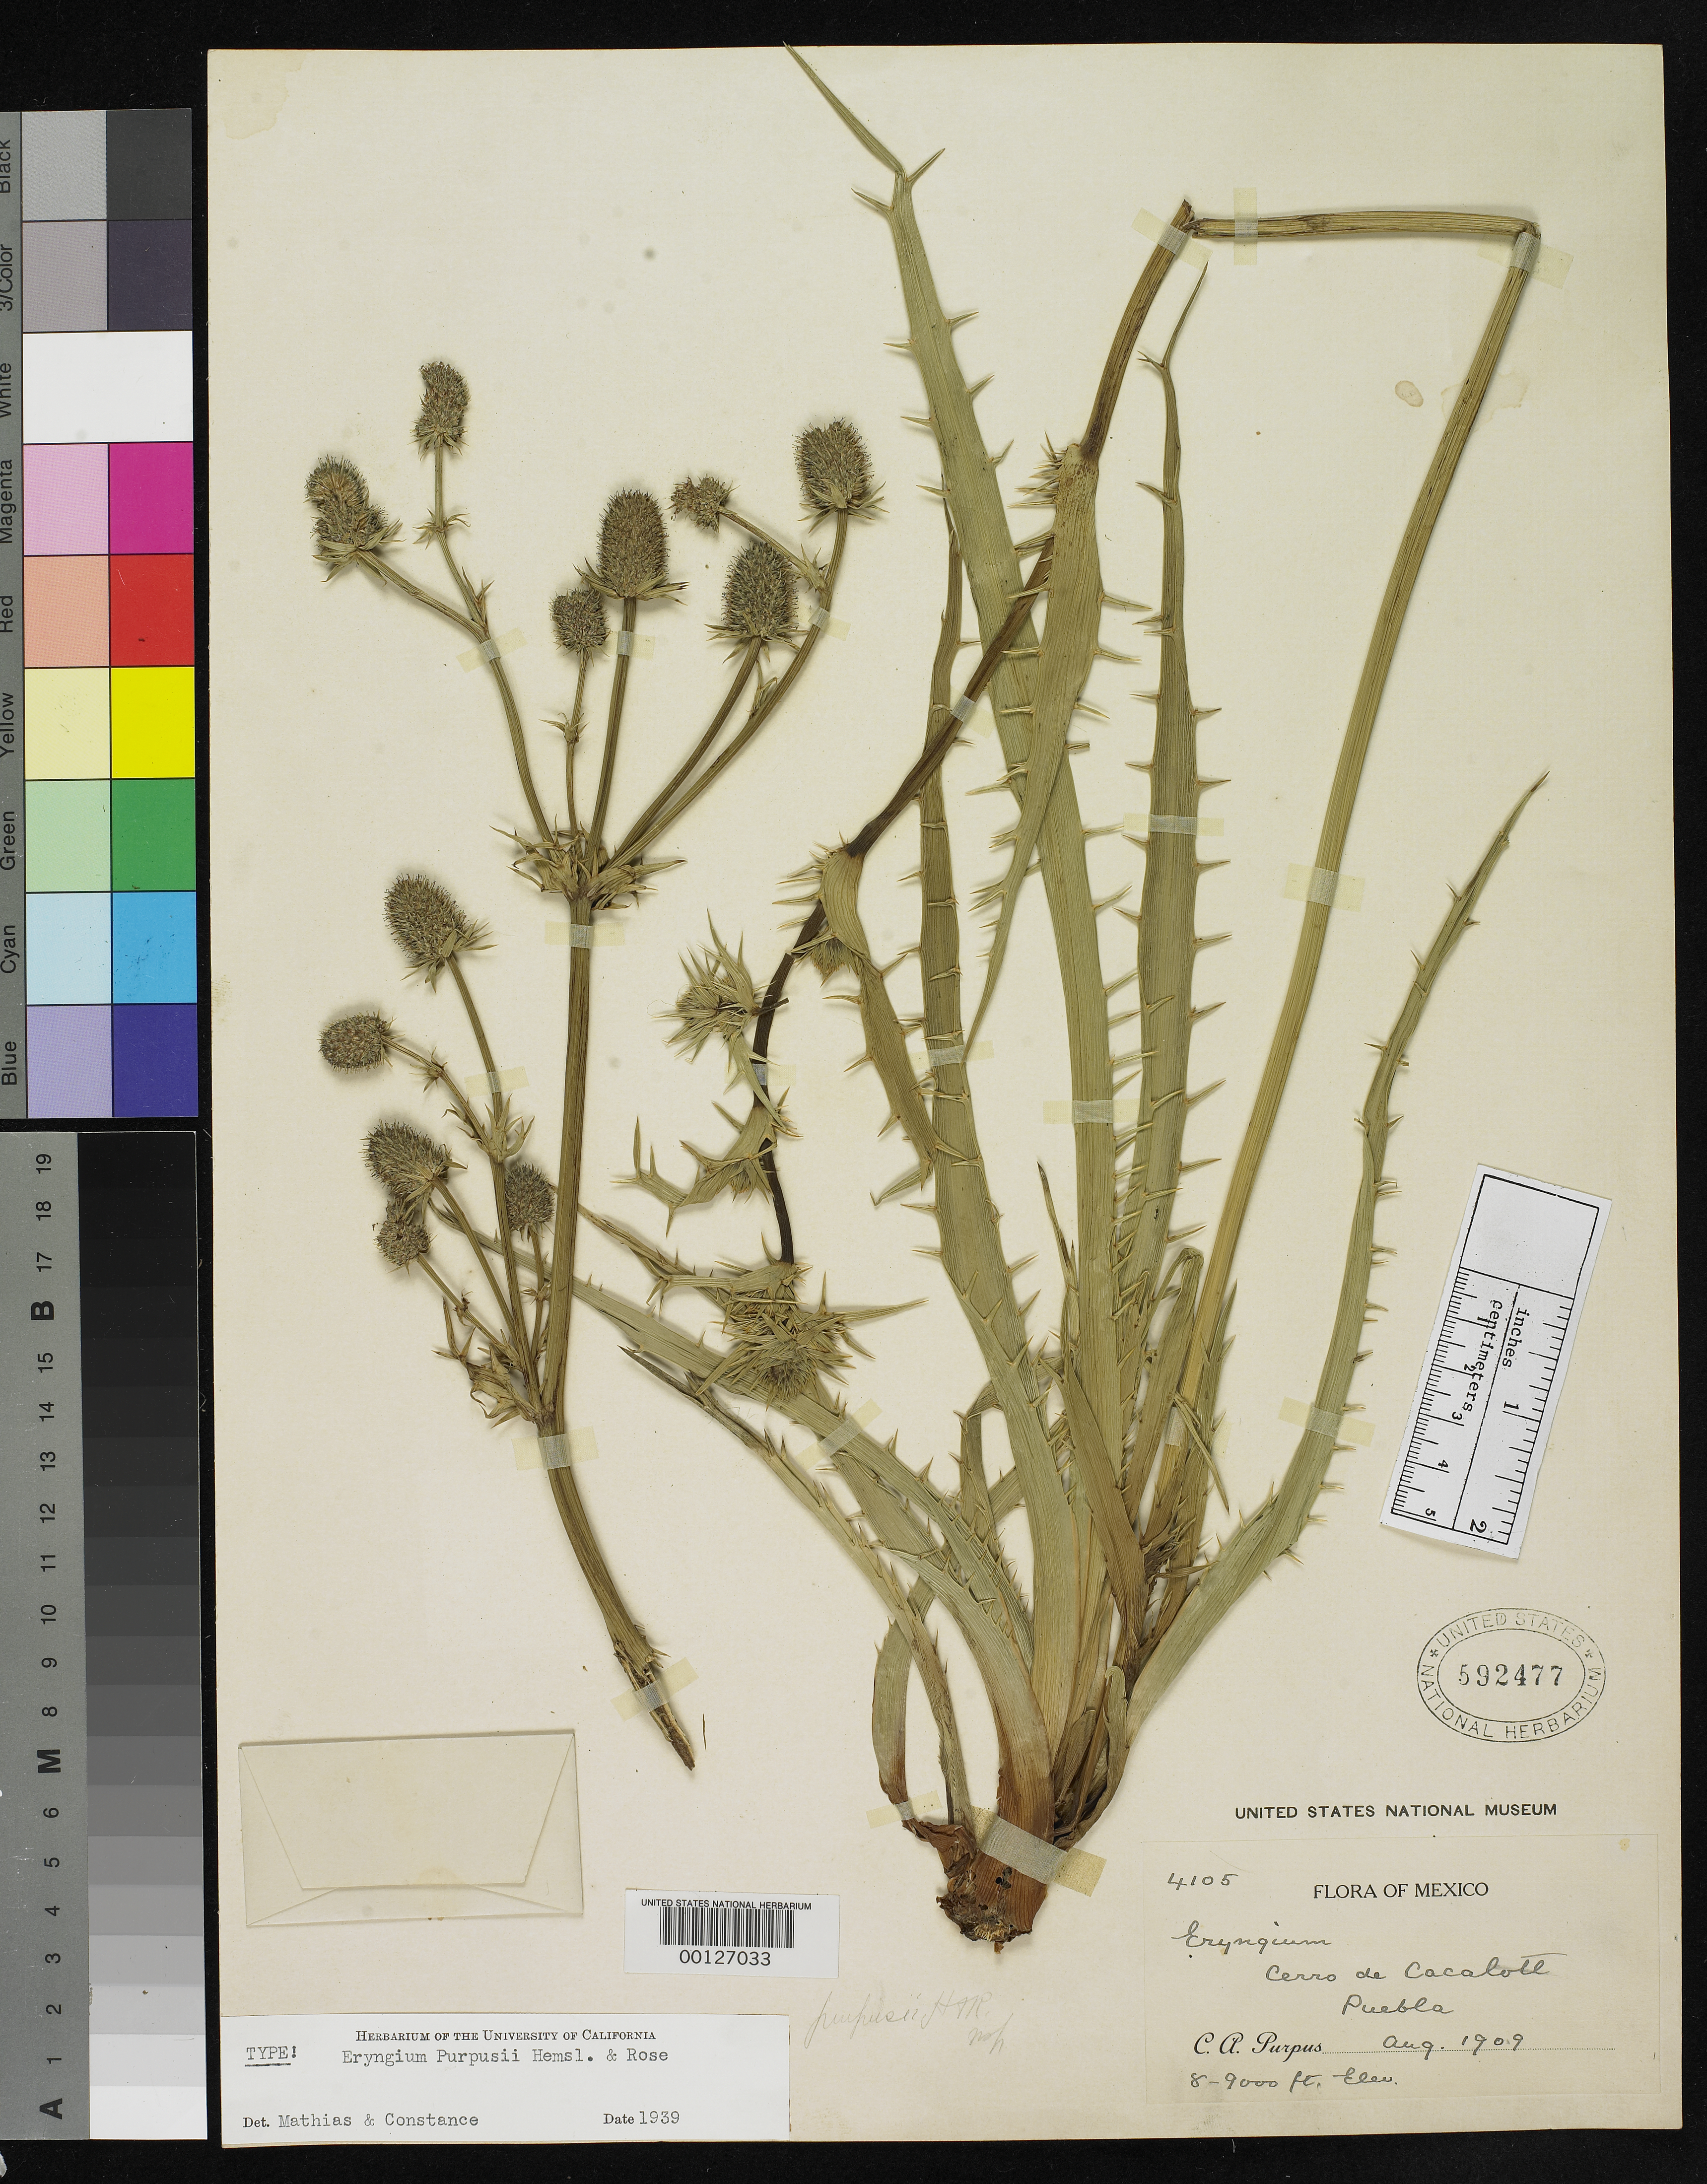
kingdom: Plantae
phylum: Tracheophyta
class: Magnoliopsida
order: Apiales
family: Apiaceae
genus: Eryngium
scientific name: Eryngium purpusii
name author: Hemsl. & Rose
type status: Holotype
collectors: C. A. Purpus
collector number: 4105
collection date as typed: Aug 1909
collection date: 1909-08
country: Mexico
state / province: Puebla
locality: Cerro de Caco Lotl.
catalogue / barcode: US 592477